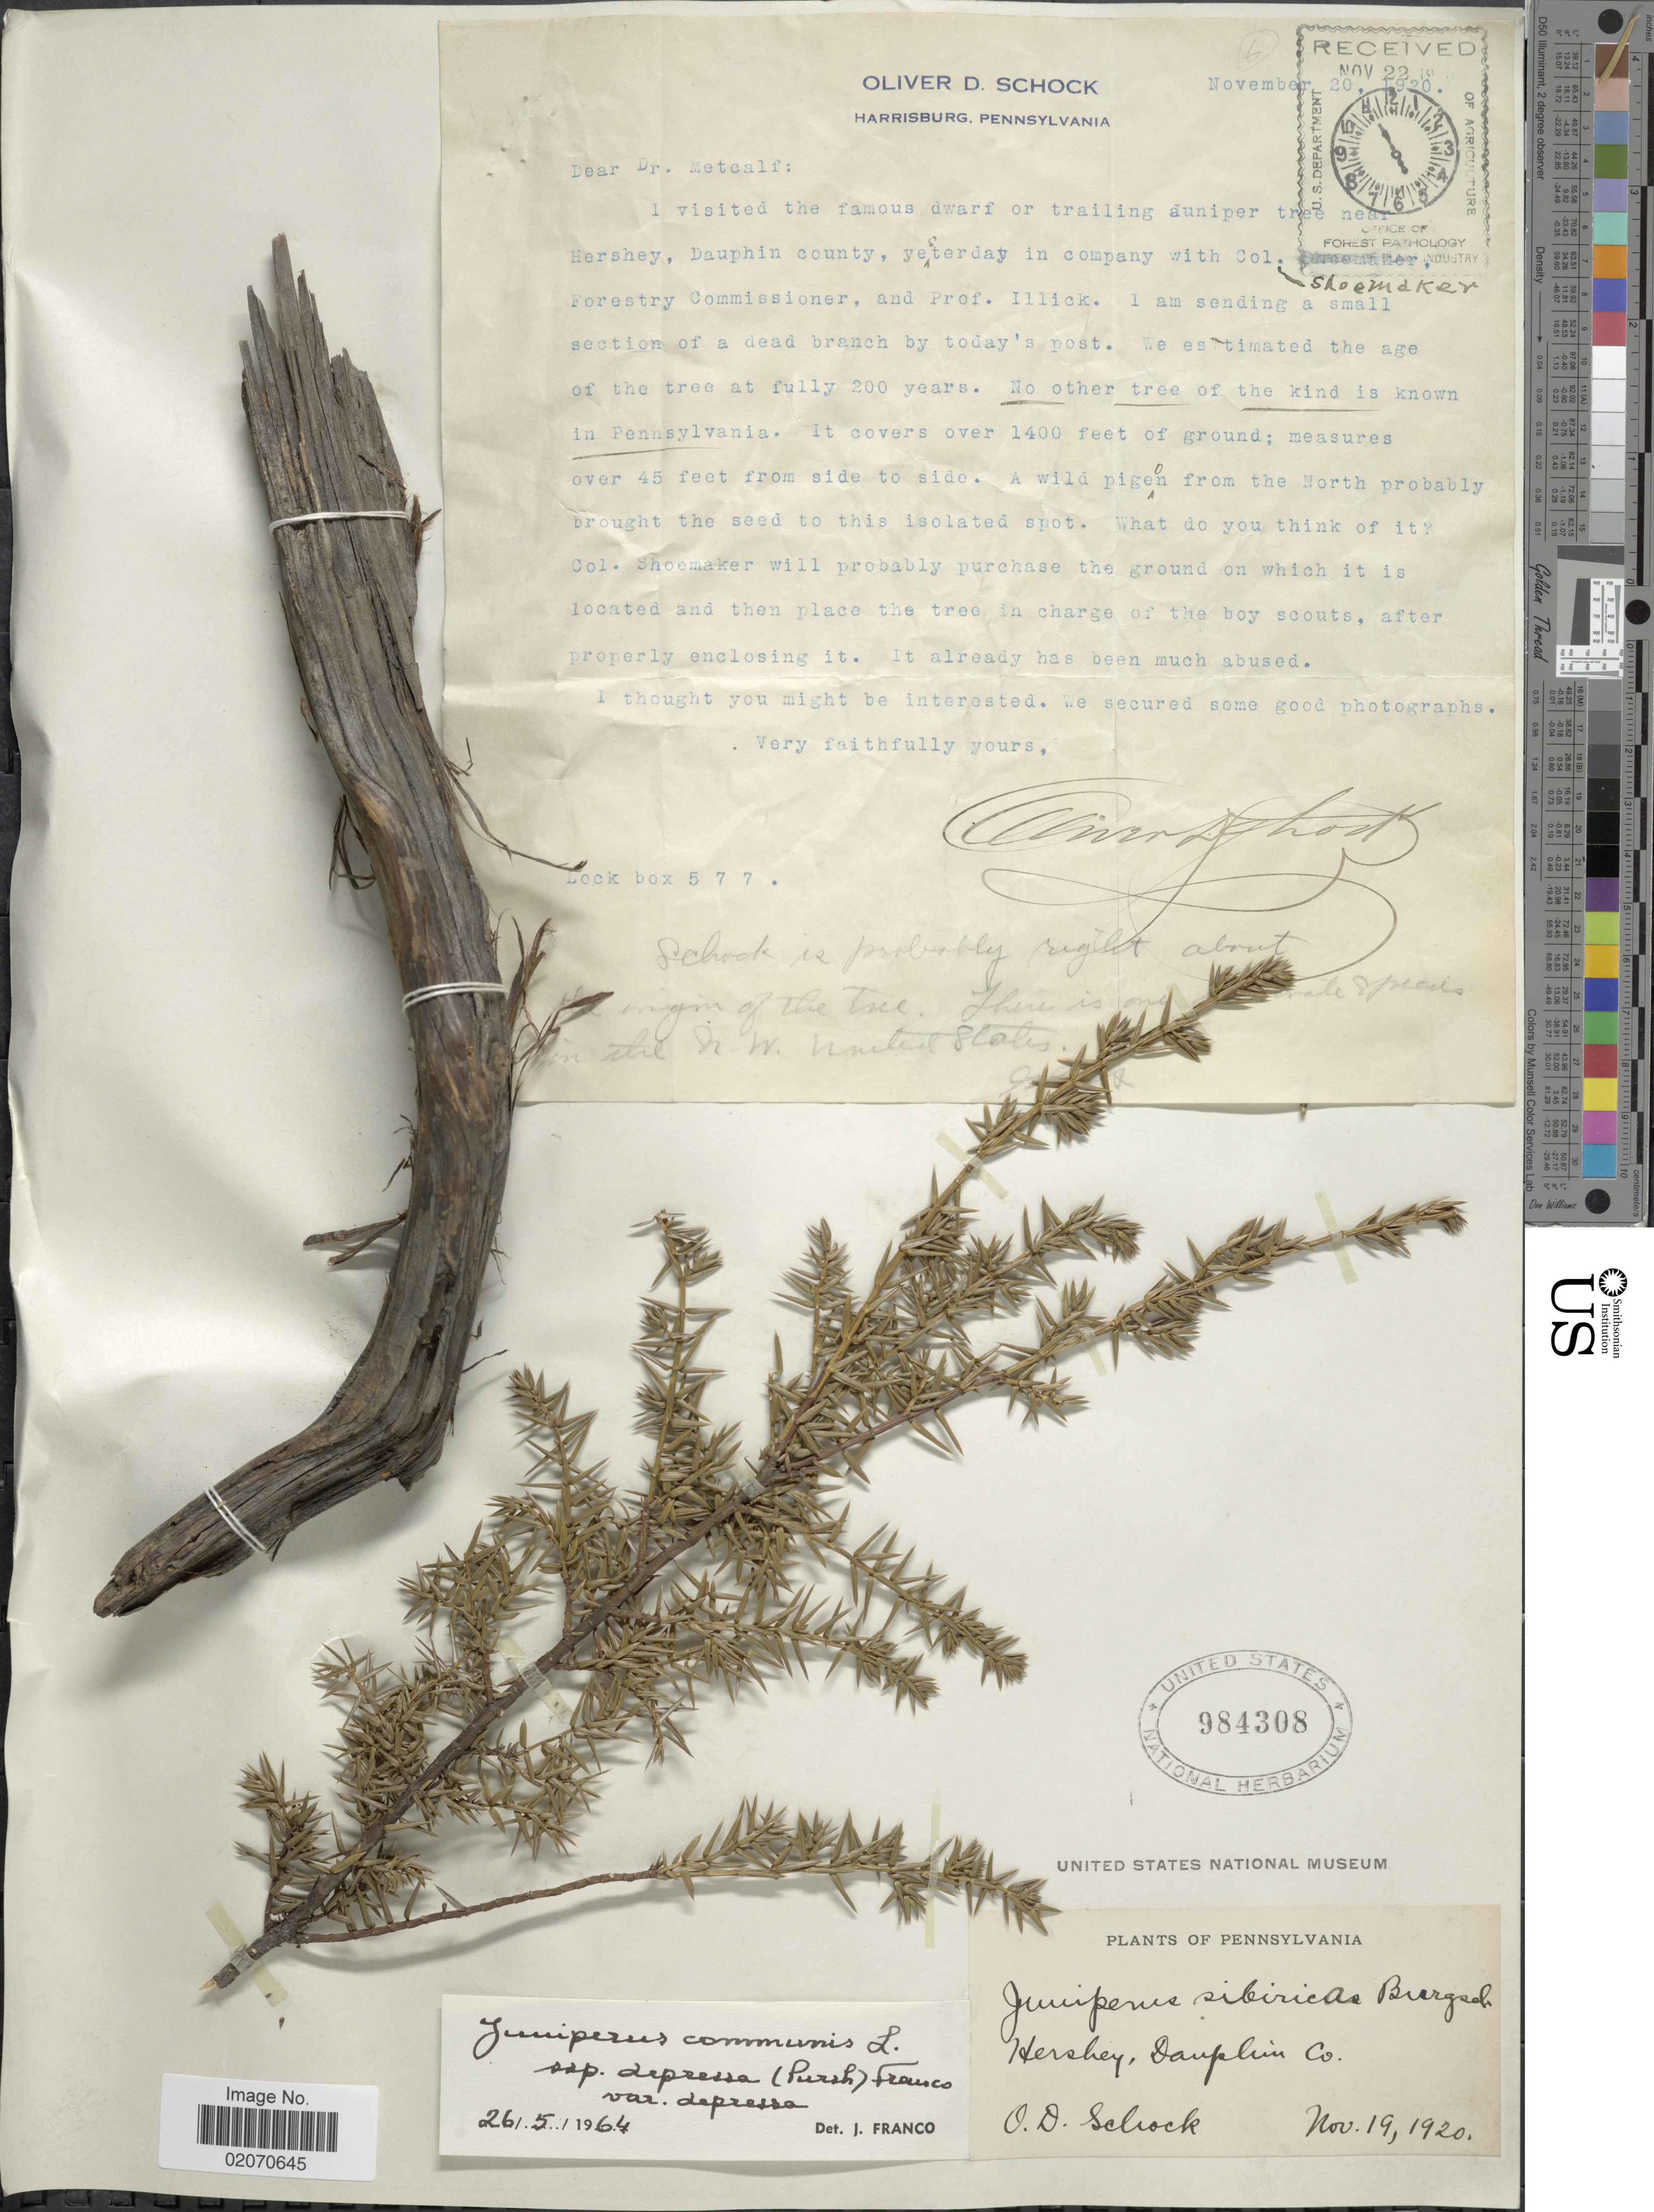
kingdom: Plantae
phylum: Tracheophyta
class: Pinopsida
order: Pinales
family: Cupressaceae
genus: Juniperus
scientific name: Juniperus communis var. depressa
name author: Pursh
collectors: O. Schock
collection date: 1920-11-19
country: United States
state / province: Pennsylvania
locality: Hershey, Dauphin Co.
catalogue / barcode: US 984308